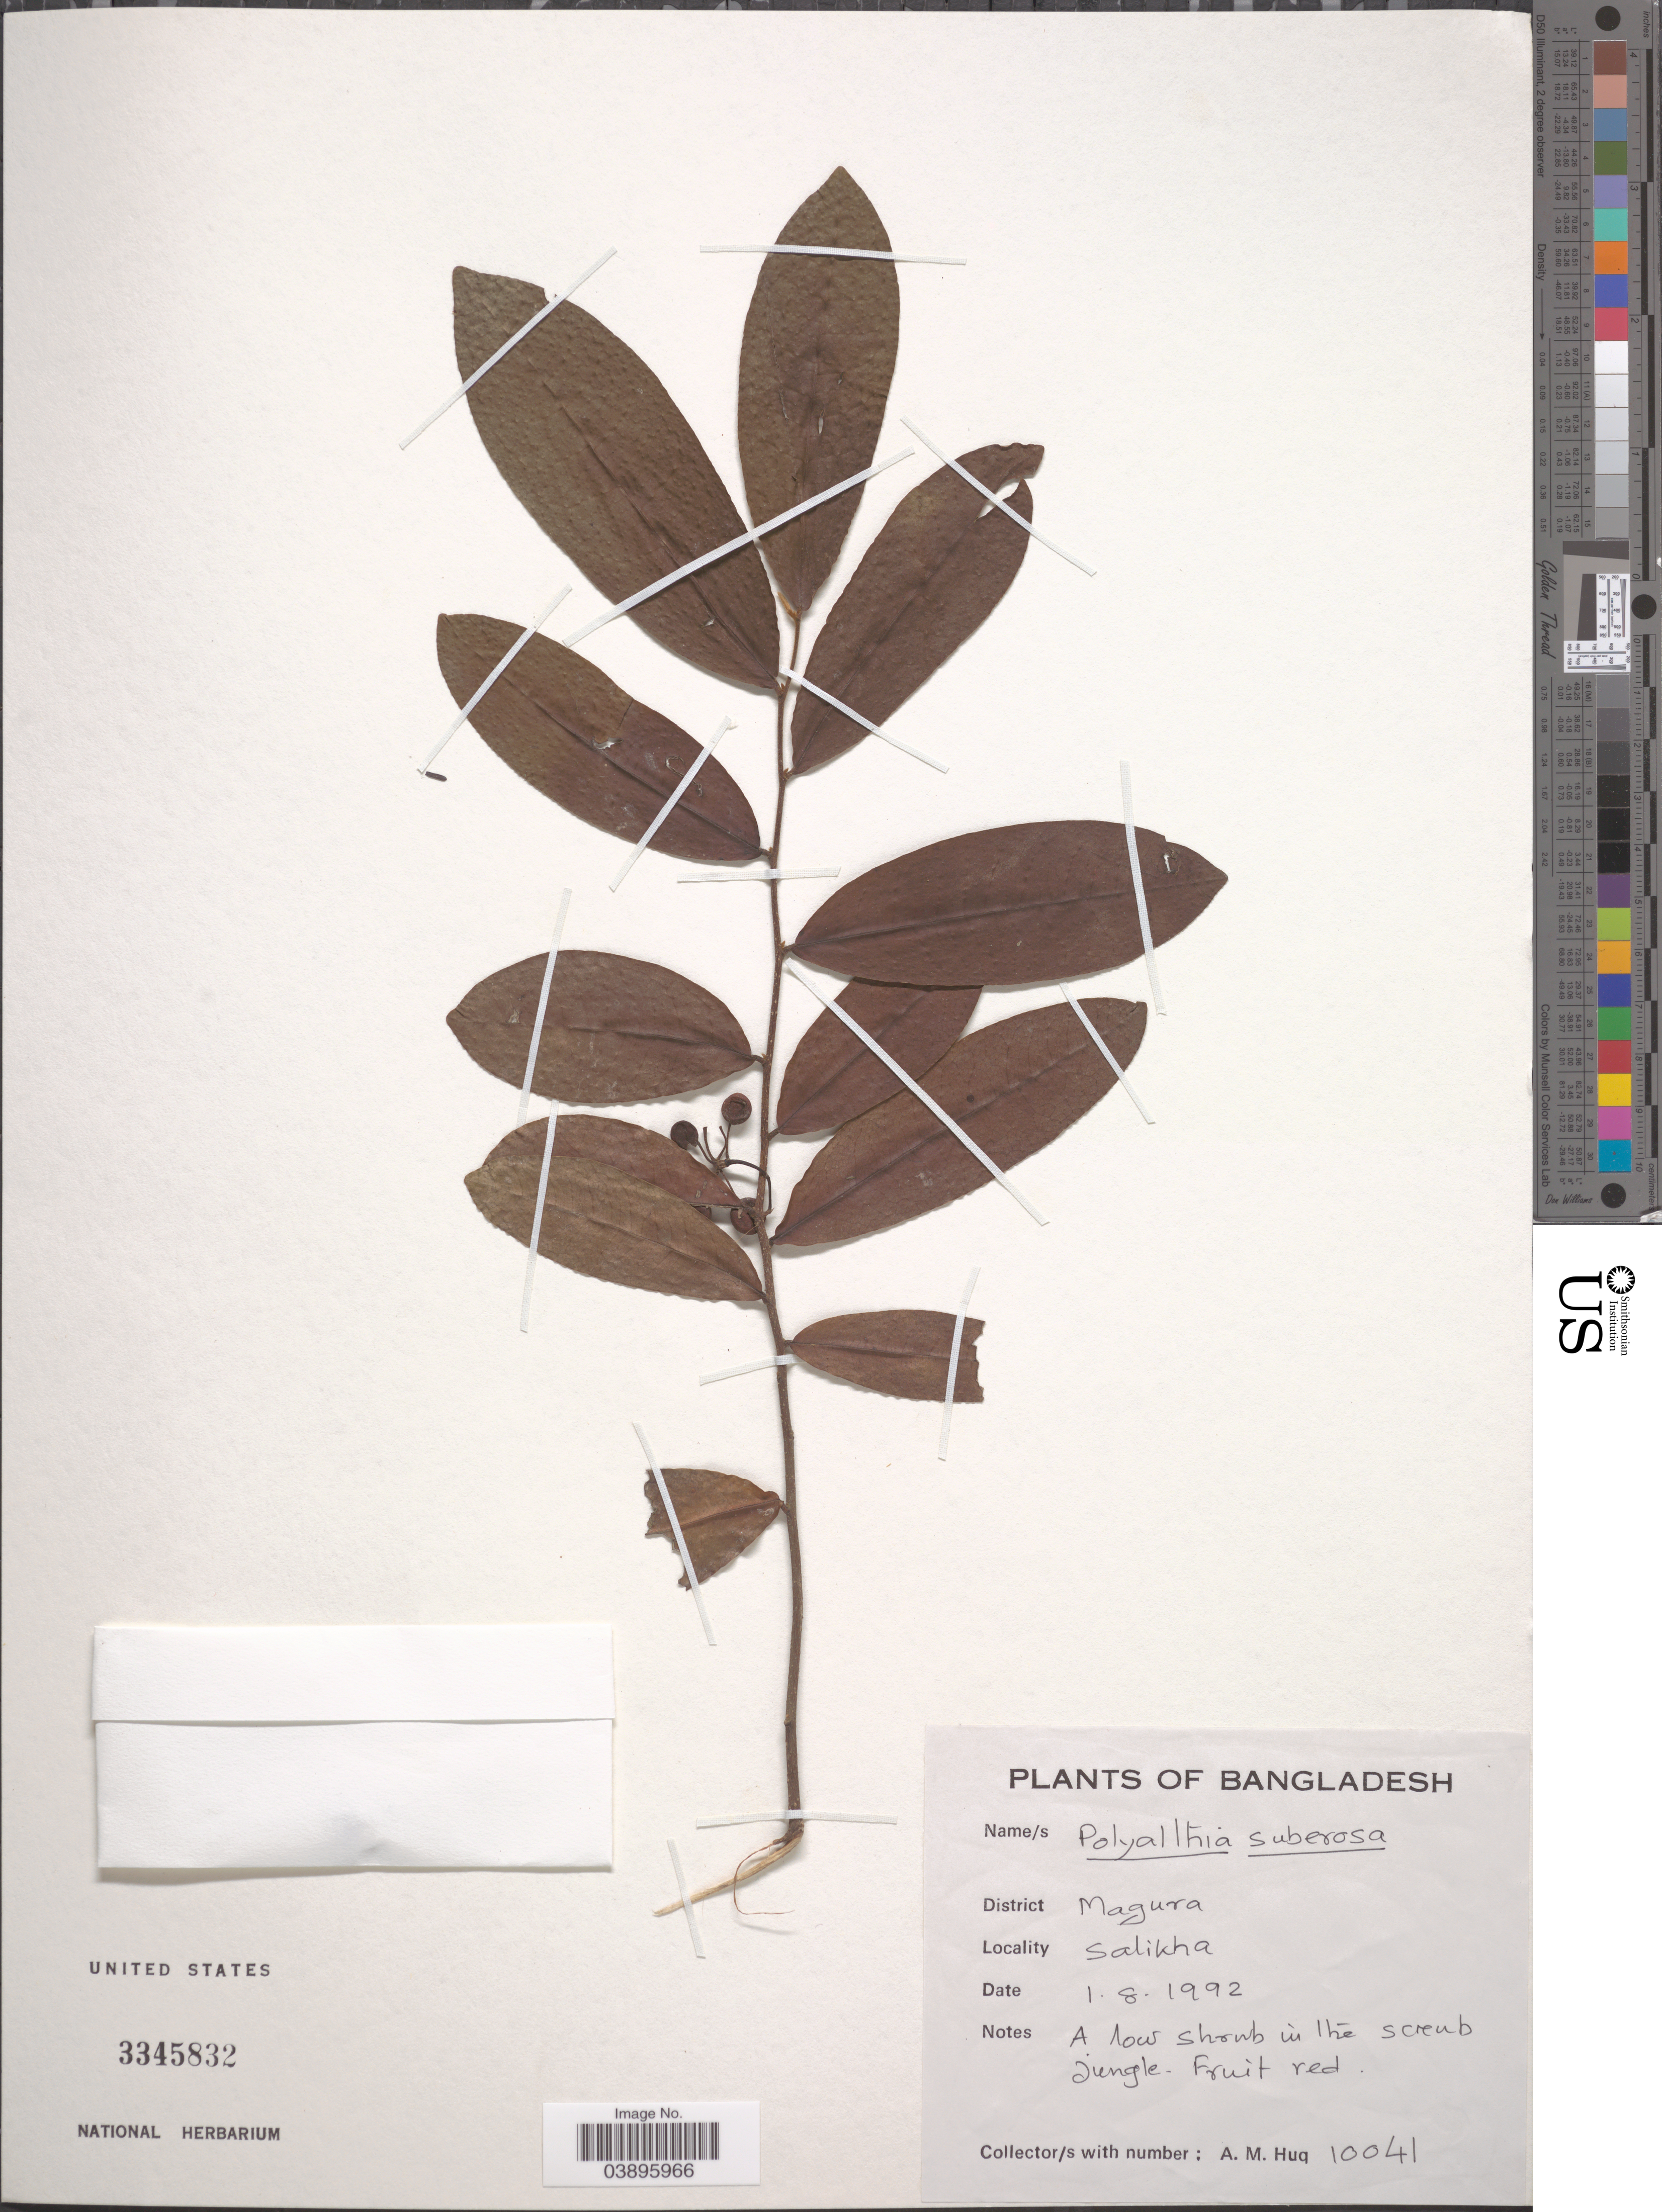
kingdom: Plantae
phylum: Tracheophyta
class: Magnoliopsida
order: Magnoliales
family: Annonaceae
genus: Polyalthia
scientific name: Polyalthia suberosa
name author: (Roxb.) Thwaites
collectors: A. M. Huq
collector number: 10041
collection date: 1992-08-01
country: Bangladesh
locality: District Magura. Salikha.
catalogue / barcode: US 3345832